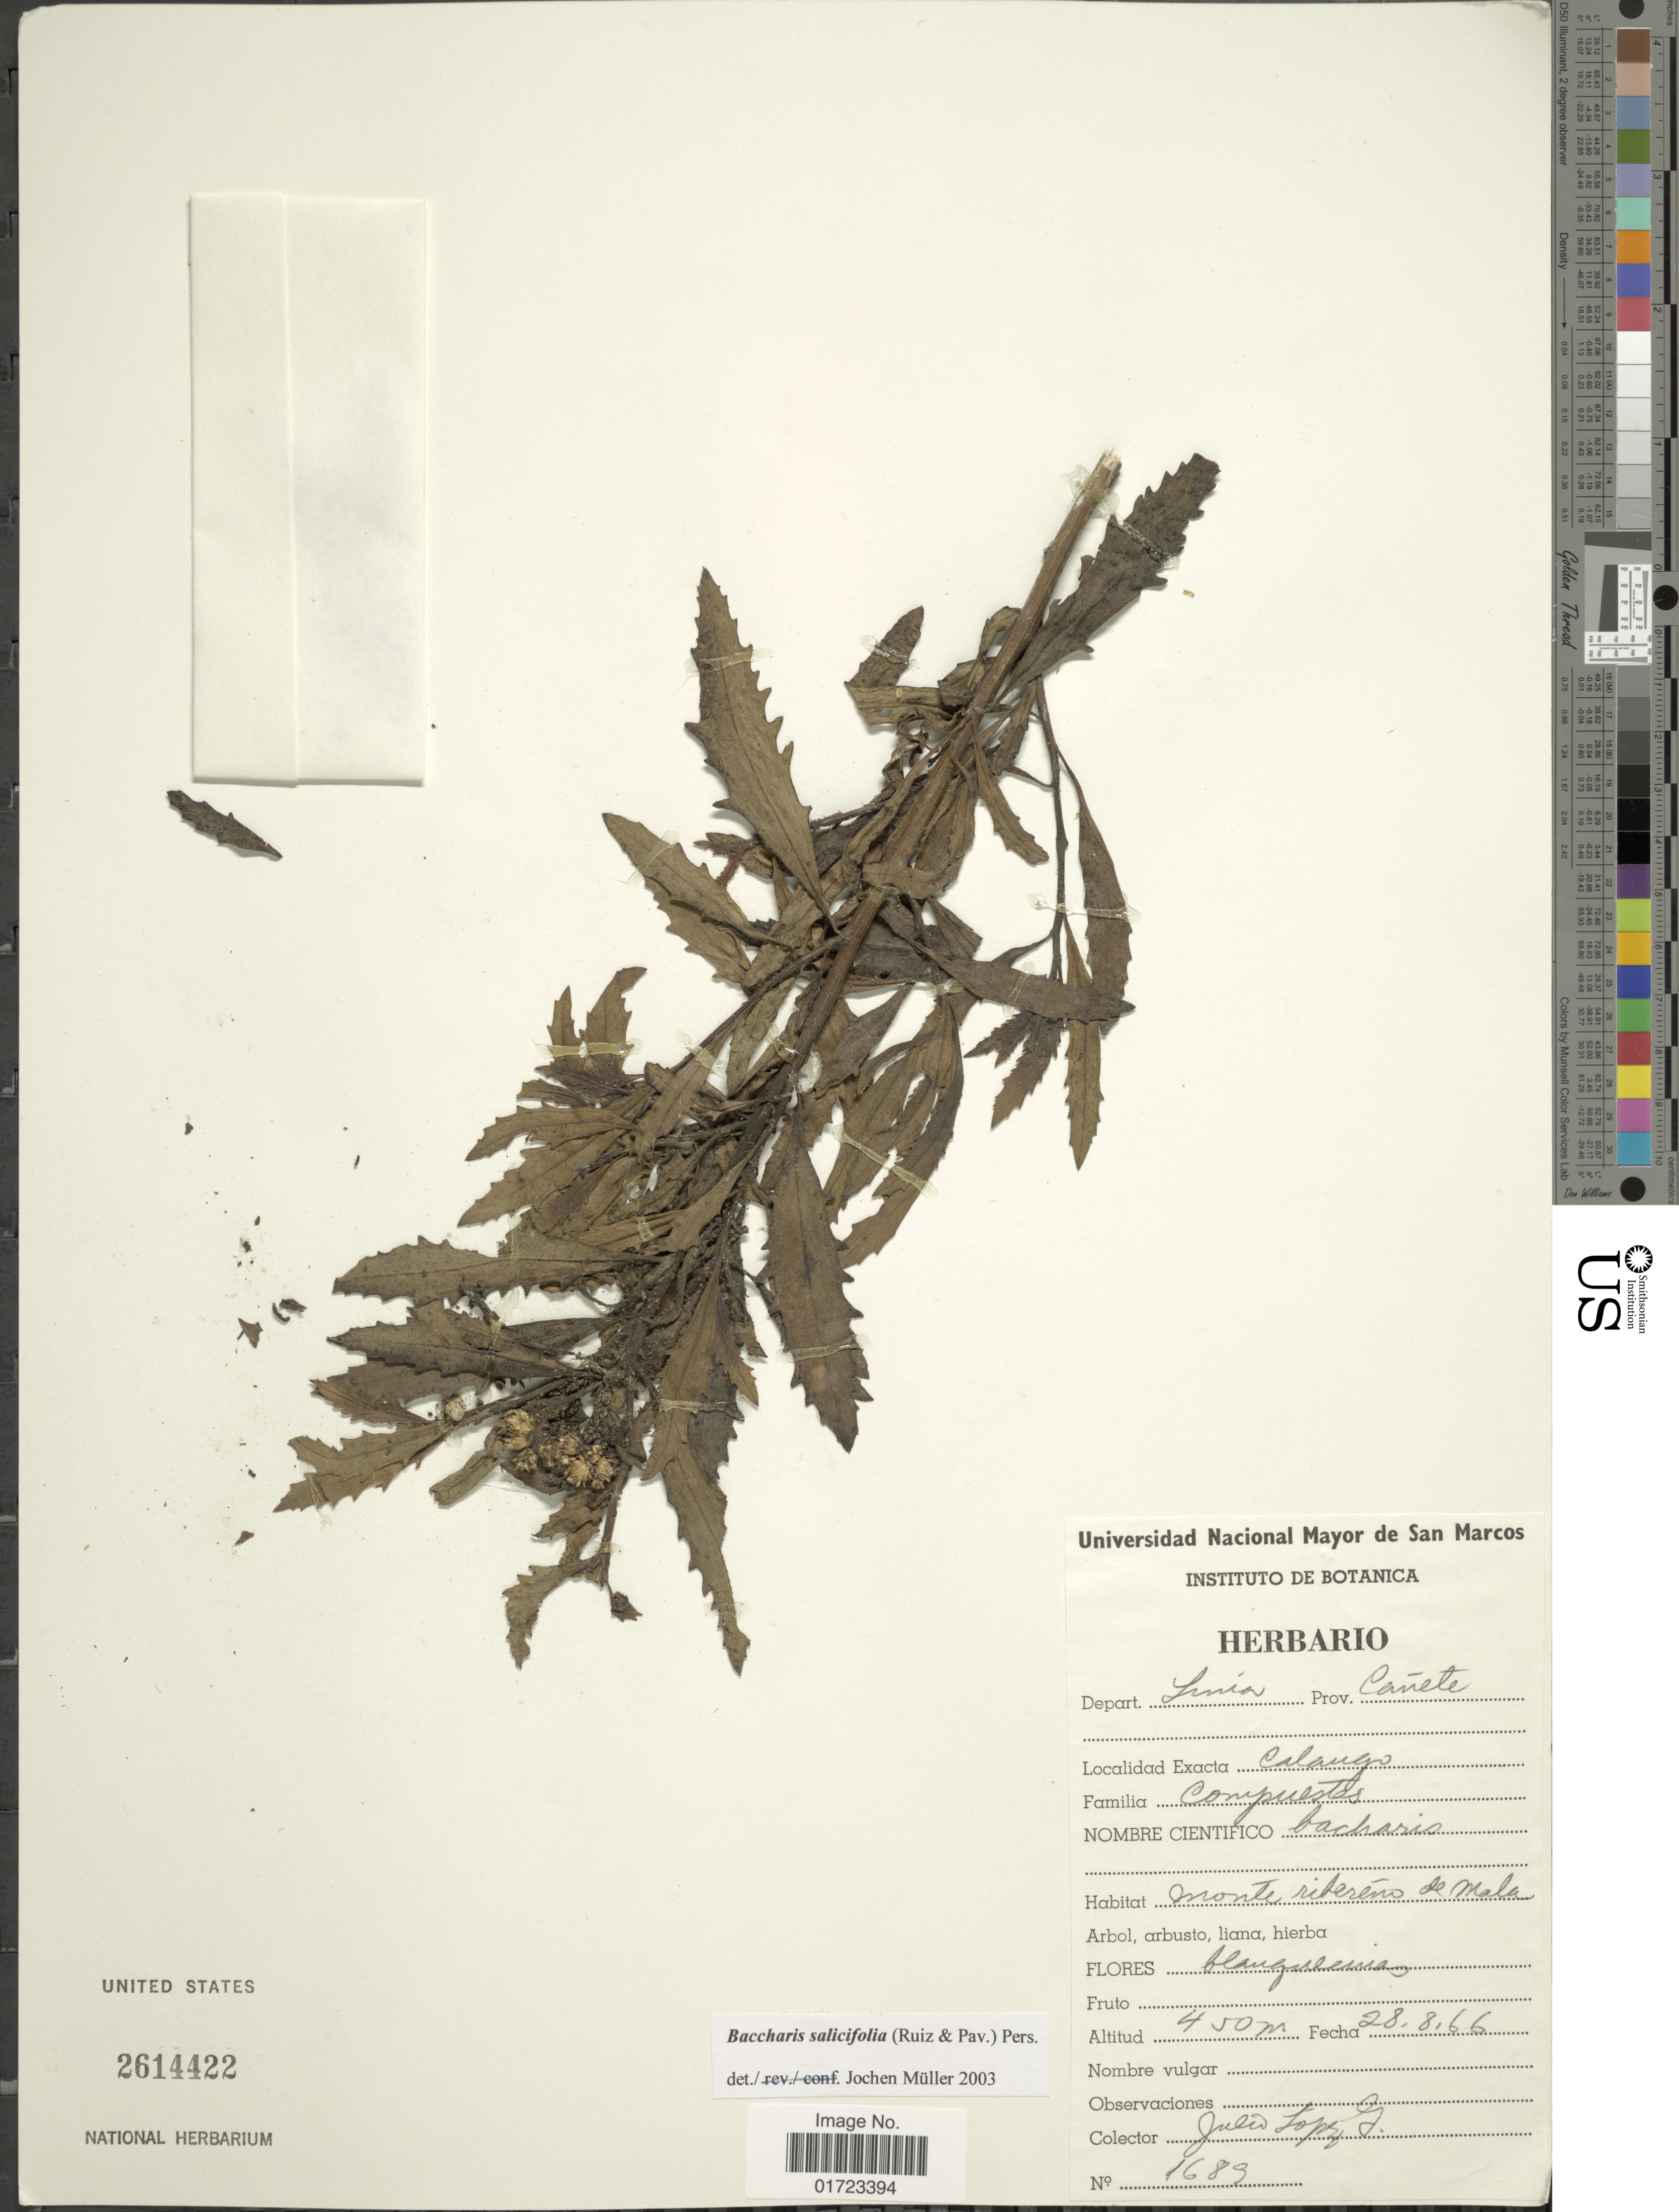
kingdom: Plantae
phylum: Tracheophyta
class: Magnoliopsida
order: Asterales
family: Asteraceae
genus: Baccharis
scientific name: Baccharis salicifolia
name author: (Ruiz & Pav.) Pers.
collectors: J. Lopez M.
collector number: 1689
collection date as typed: Transcribed d/m/y: 28/8/66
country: Peru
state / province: Lima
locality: Calango, Prov. Cañete, Depart. Lima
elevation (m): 450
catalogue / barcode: US 2614422